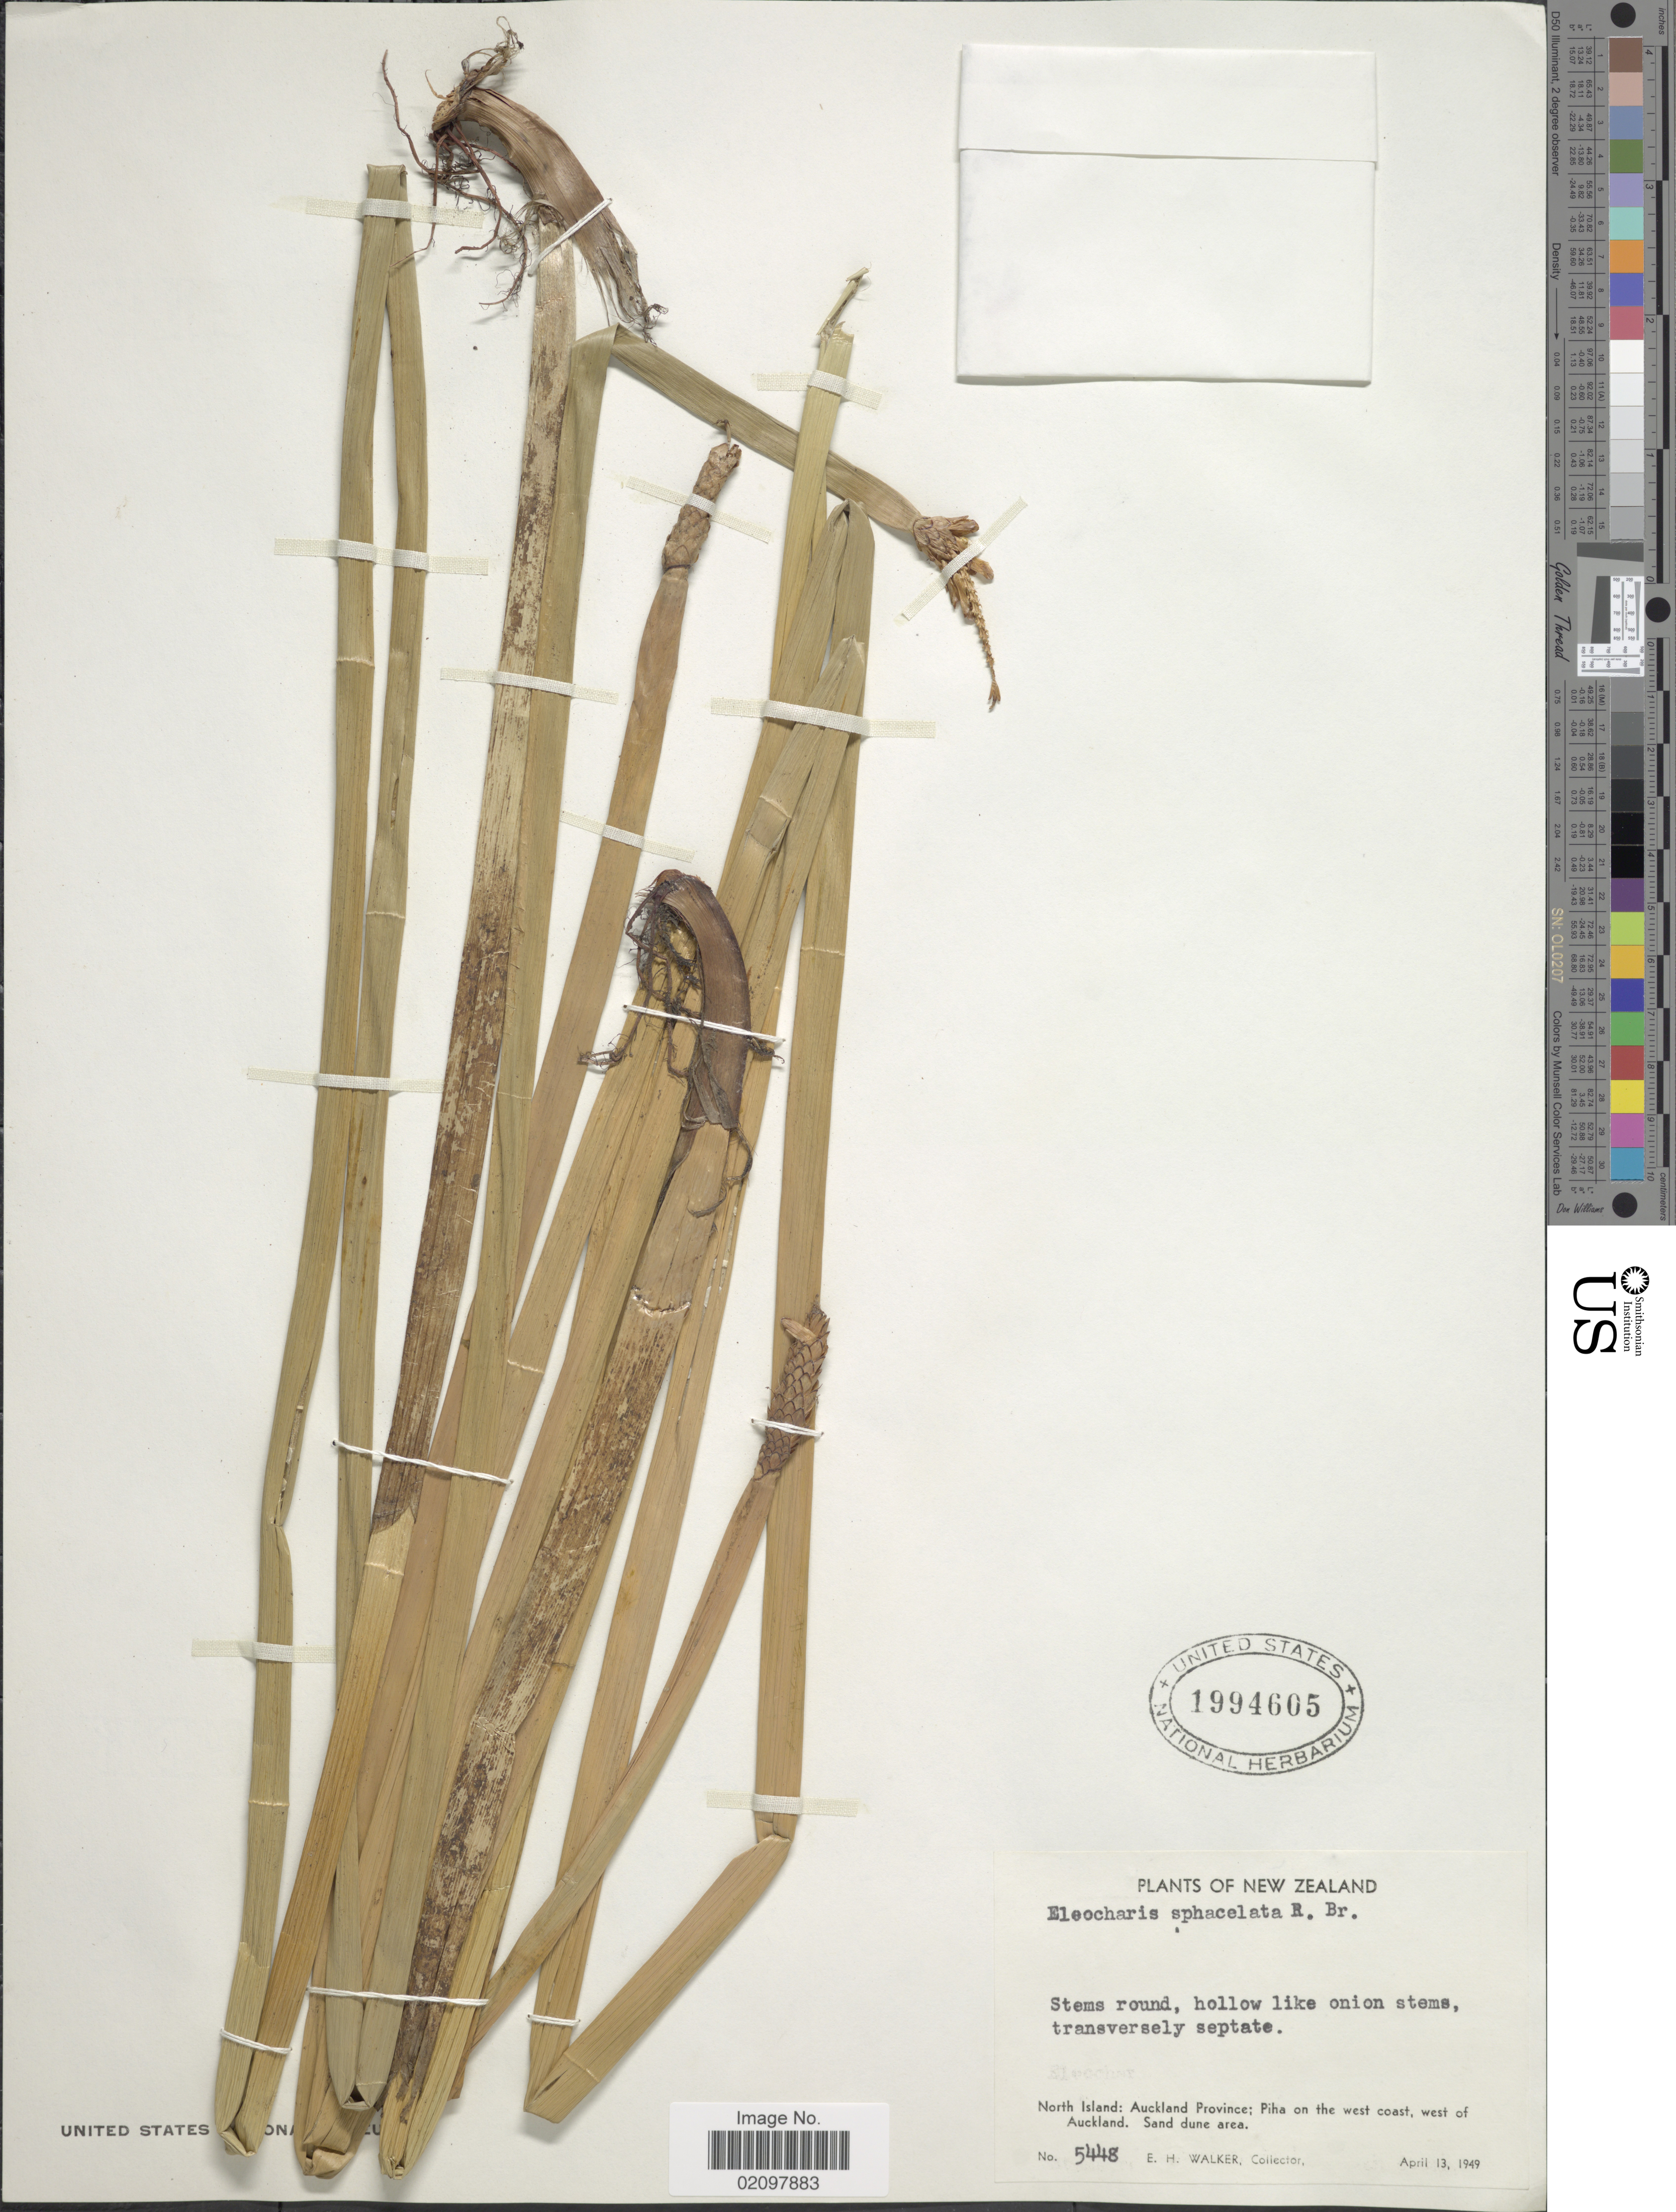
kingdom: Plantae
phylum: Tracheophyta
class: Liliopsida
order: Poales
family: Cyperaceae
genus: Eleocharis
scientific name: Eleocharis sphacelata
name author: R. Br.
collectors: E. H. Walker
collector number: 5448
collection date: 1949-04-13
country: New Zealand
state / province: Auckland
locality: North Island: Ackland Province; Piha on the west coast, west of Auckland. Sand dune area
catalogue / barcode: US 1994605